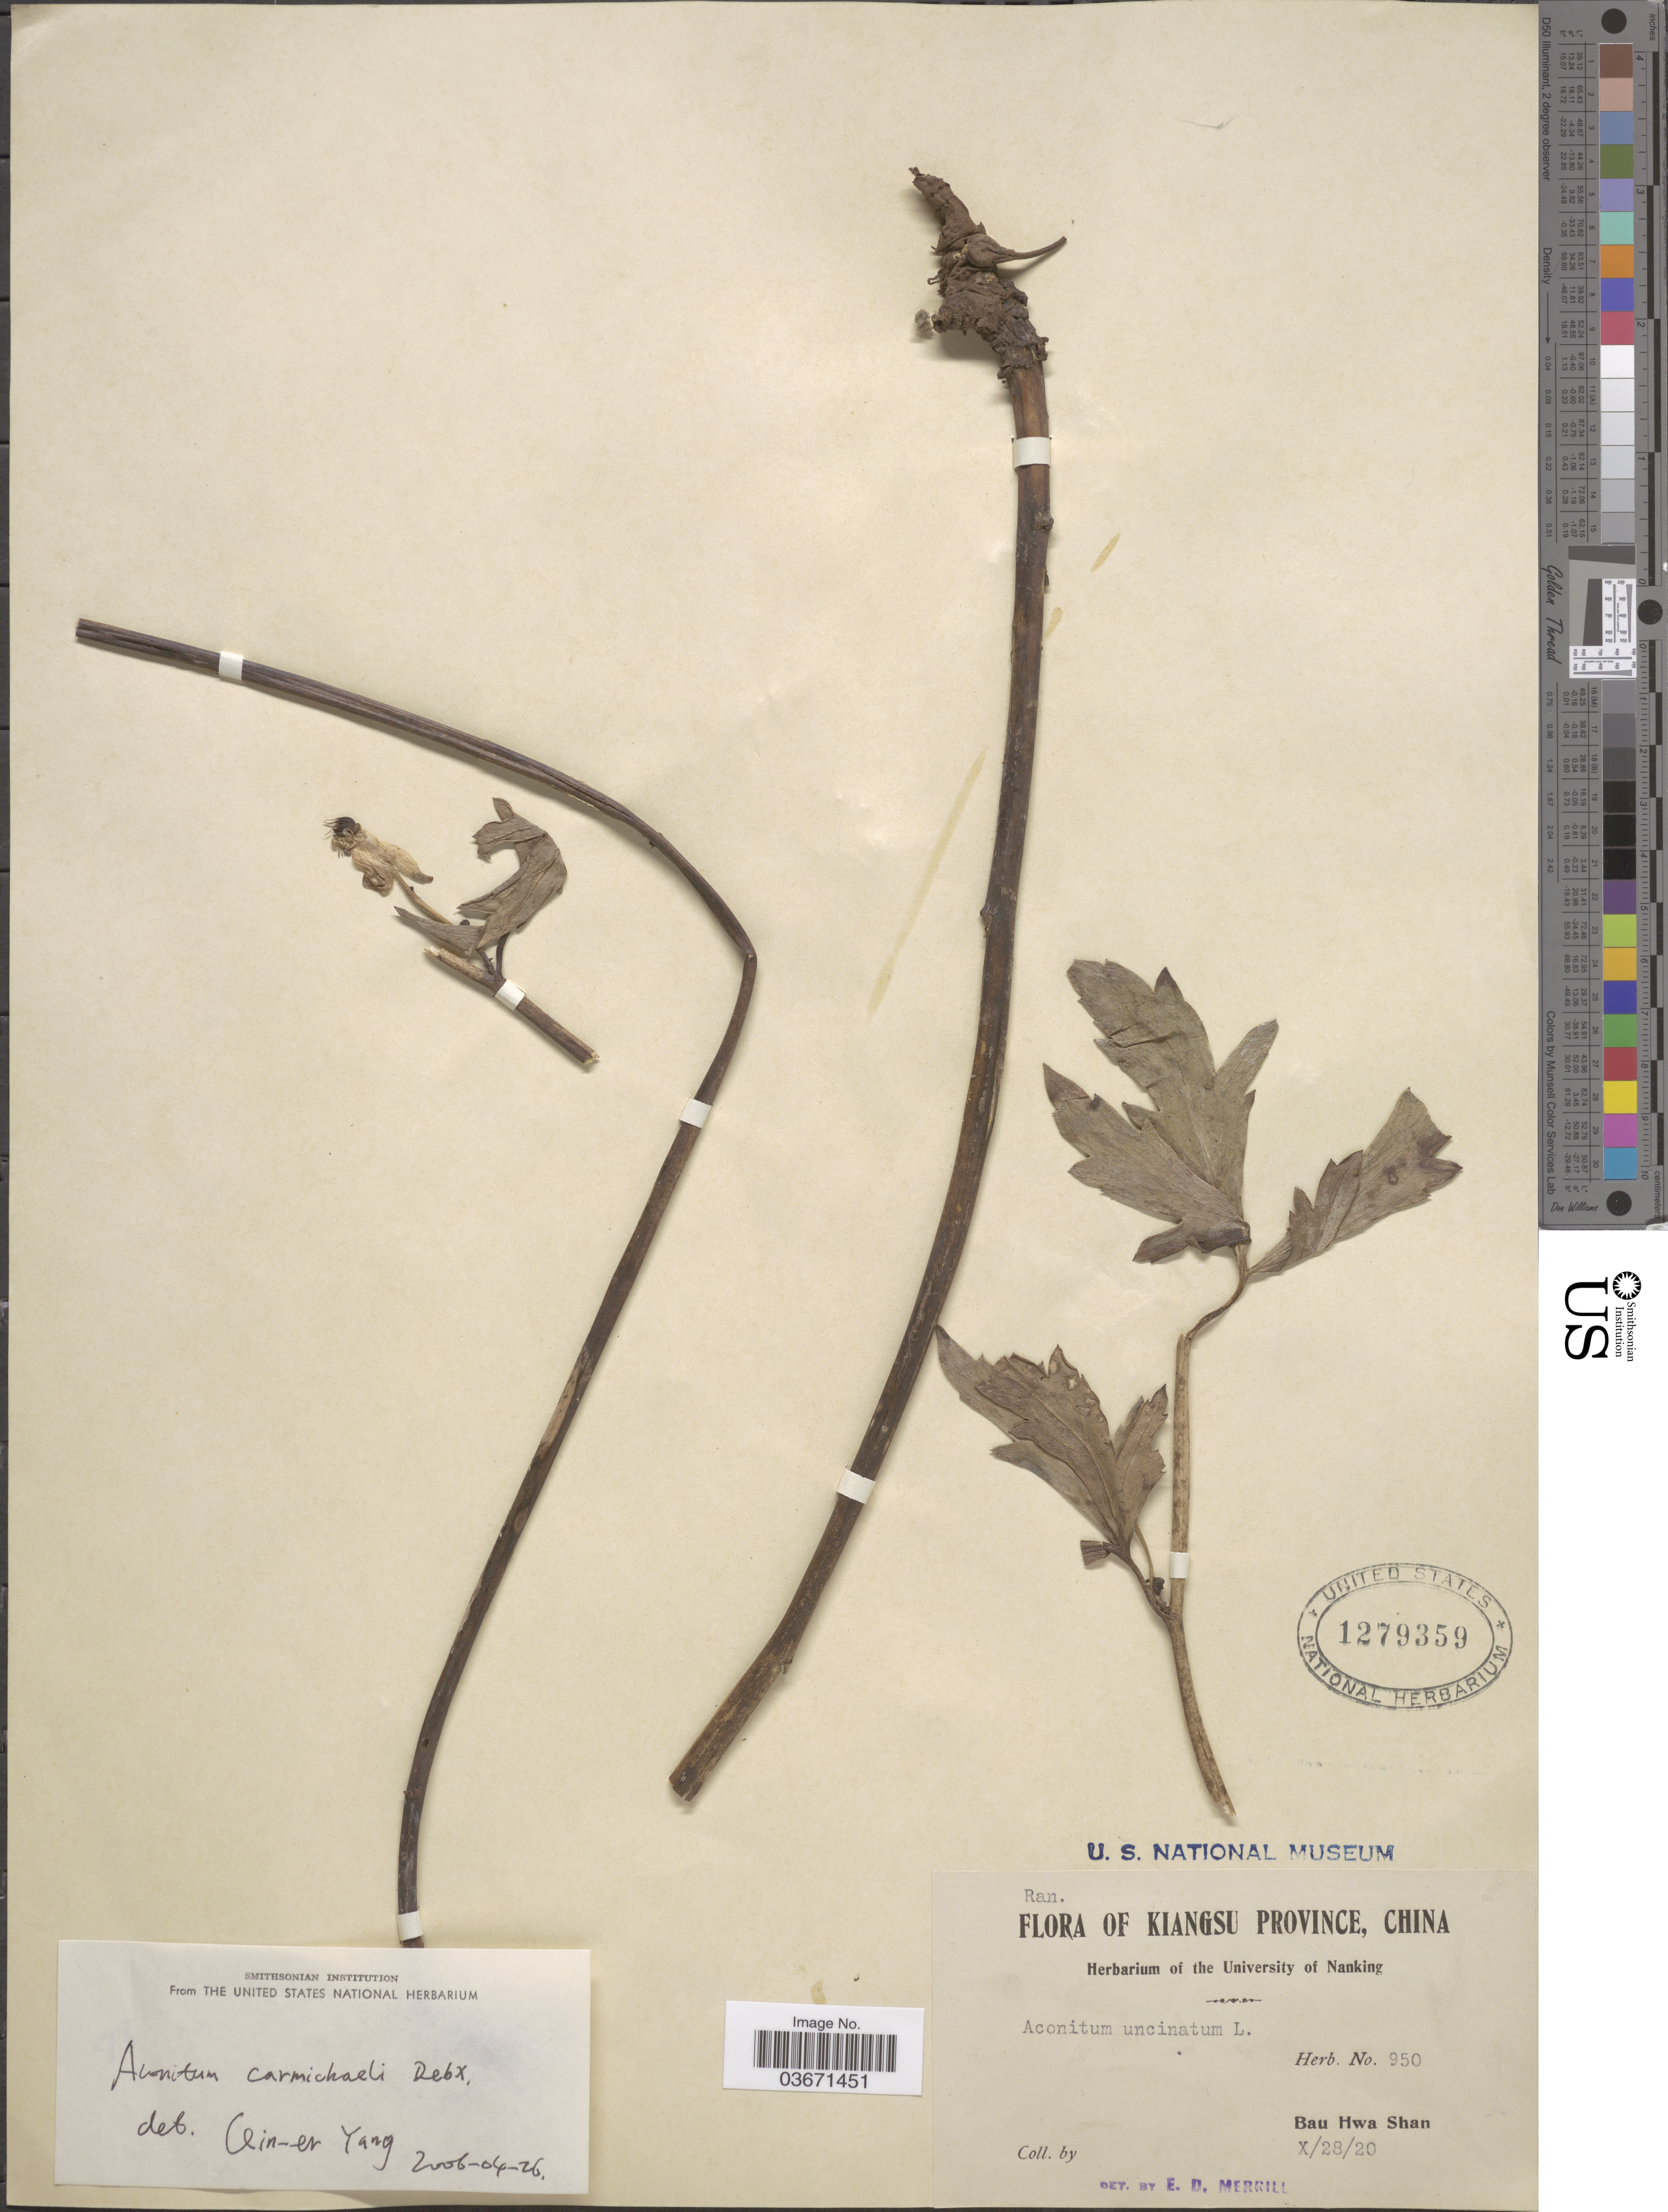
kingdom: Plantae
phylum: Tracheophyta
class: Magnoliopsida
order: Ranunculales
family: Ranunculaceae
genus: Aconitum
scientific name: Aconitum uncinatum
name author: L.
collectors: ex herb. University of Nanking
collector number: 950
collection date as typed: Transcribed d/m/y: 28/10/20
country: China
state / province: Jiangsu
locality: Kiangsu Province. Bau Hwa Shan.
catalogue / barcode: US 1279359